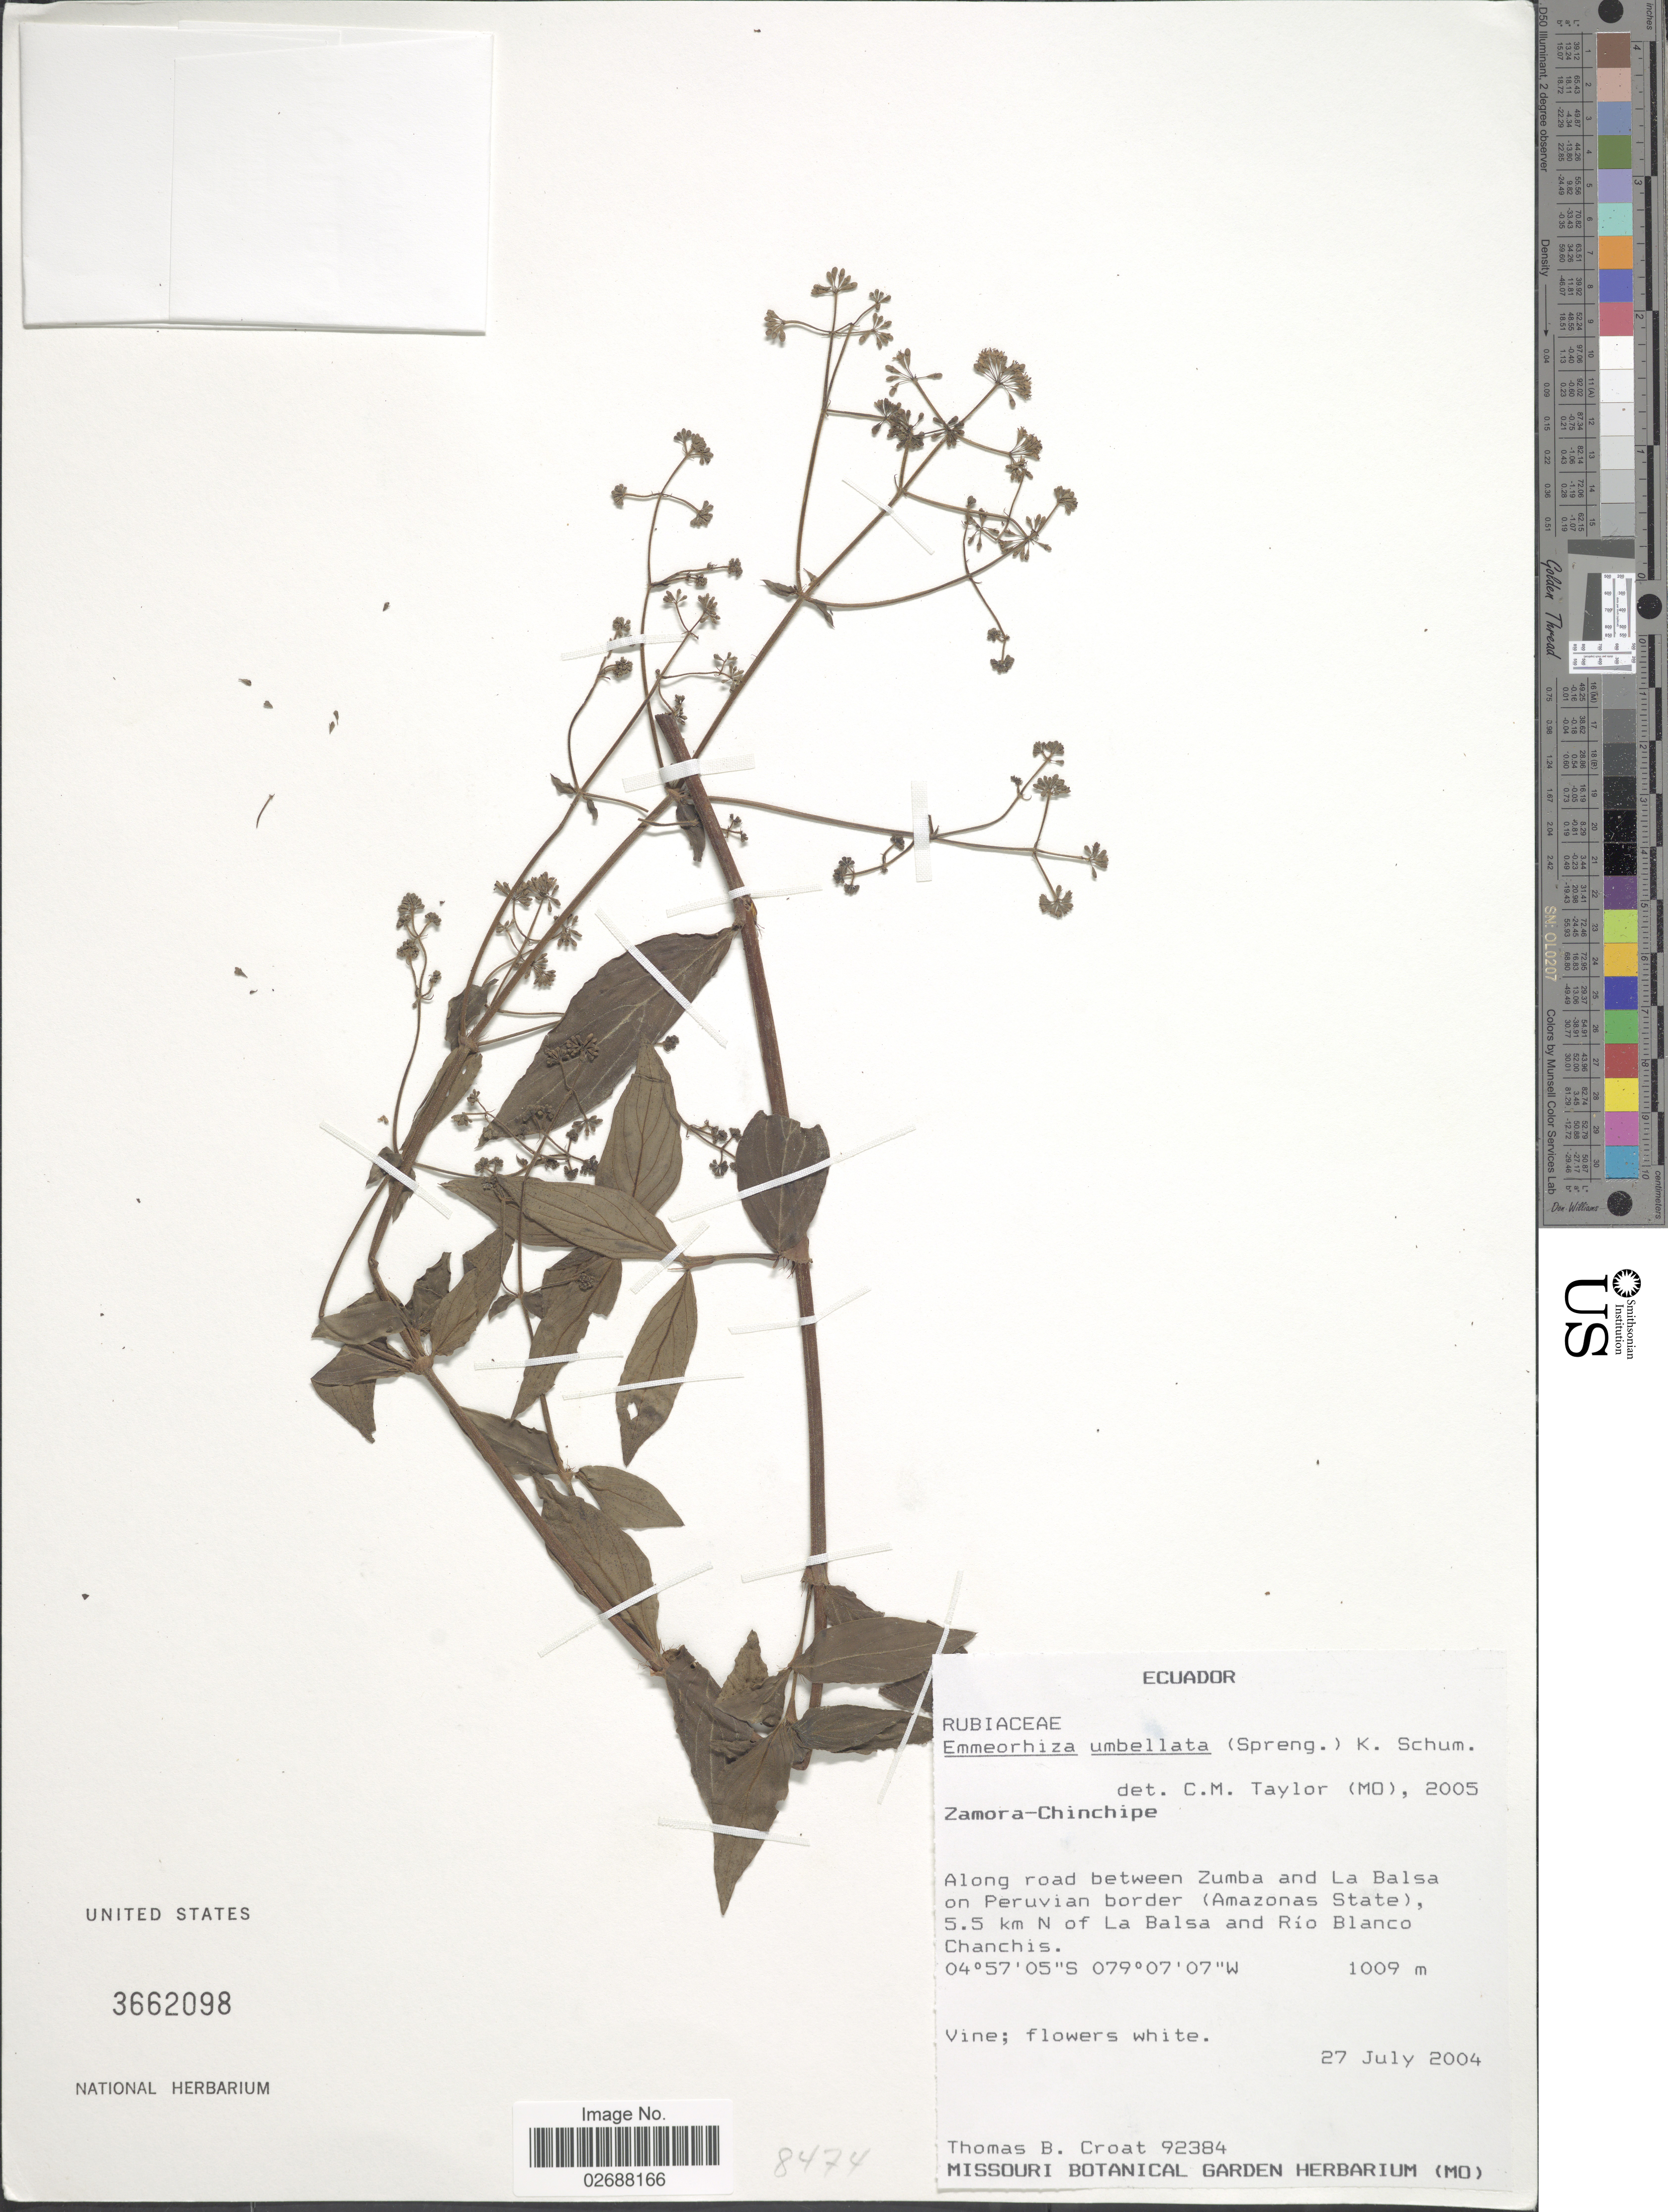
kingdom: Plantae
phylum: Tracheophyta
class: Magnoliopsida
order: Gentianales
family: Rubiaceae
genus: Emmeorhiza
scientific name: Emmeorhiza umbellata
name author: (Spreng.) K. Schum.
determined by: Kirkbride, J. H.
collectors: T. B. Croat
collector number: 92384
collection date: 2004-07-27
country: Ecuador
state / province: Zamora-Chinchipe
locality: Along road between Zumba and La Balsa on Peruvian border (Amazonas State) 5.5 km N of La Balsa and Rio Blanco Chanchis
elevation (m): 1009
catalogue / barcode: US 3662098